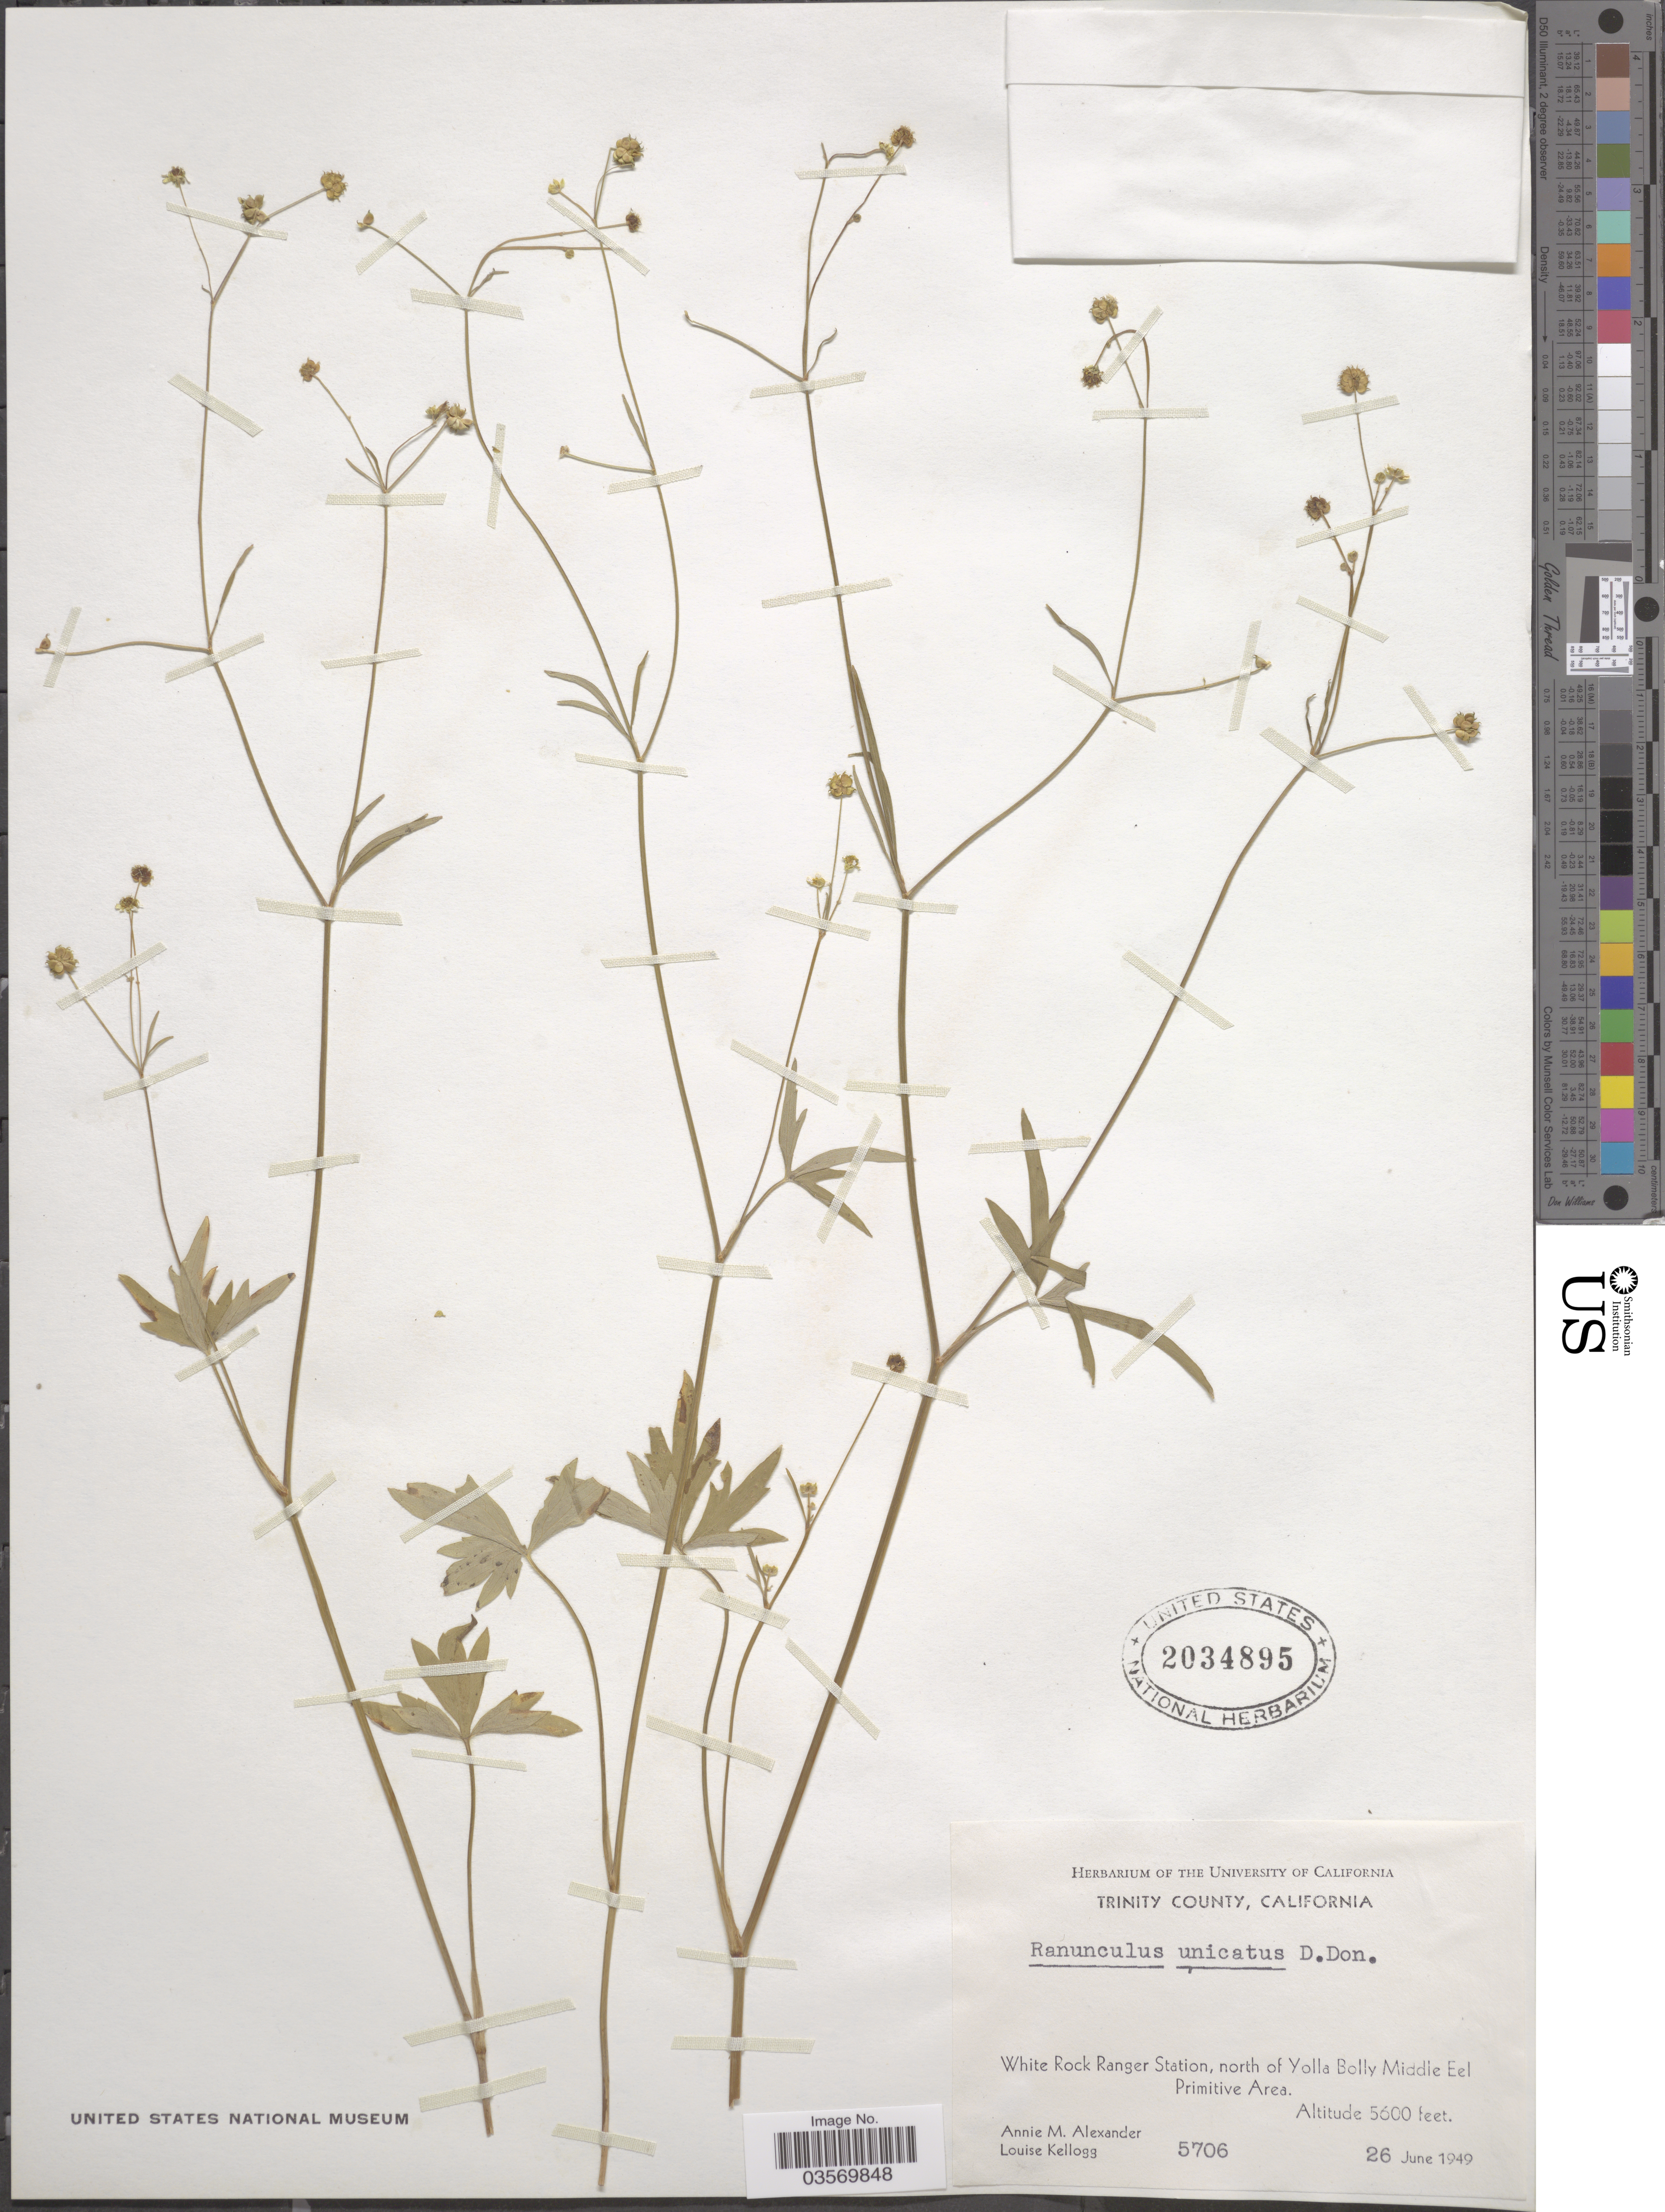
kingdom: Plantae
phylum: Tracheophyta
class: Magnoliopsida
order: Ranunculales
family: Ranunculaceae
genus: Ranunculus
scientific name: Ranunculus uncinatus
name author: D. Don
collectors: A. M. Alexander & L. Kellogg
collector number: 5706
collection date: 1949-06-26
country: United States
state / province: California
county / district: Trinity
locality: Trinity County. White Rock Ranger Station, north of Yolla Bolly Middle Eel Primitive Area.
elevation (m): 1707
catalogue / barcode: US 2034895